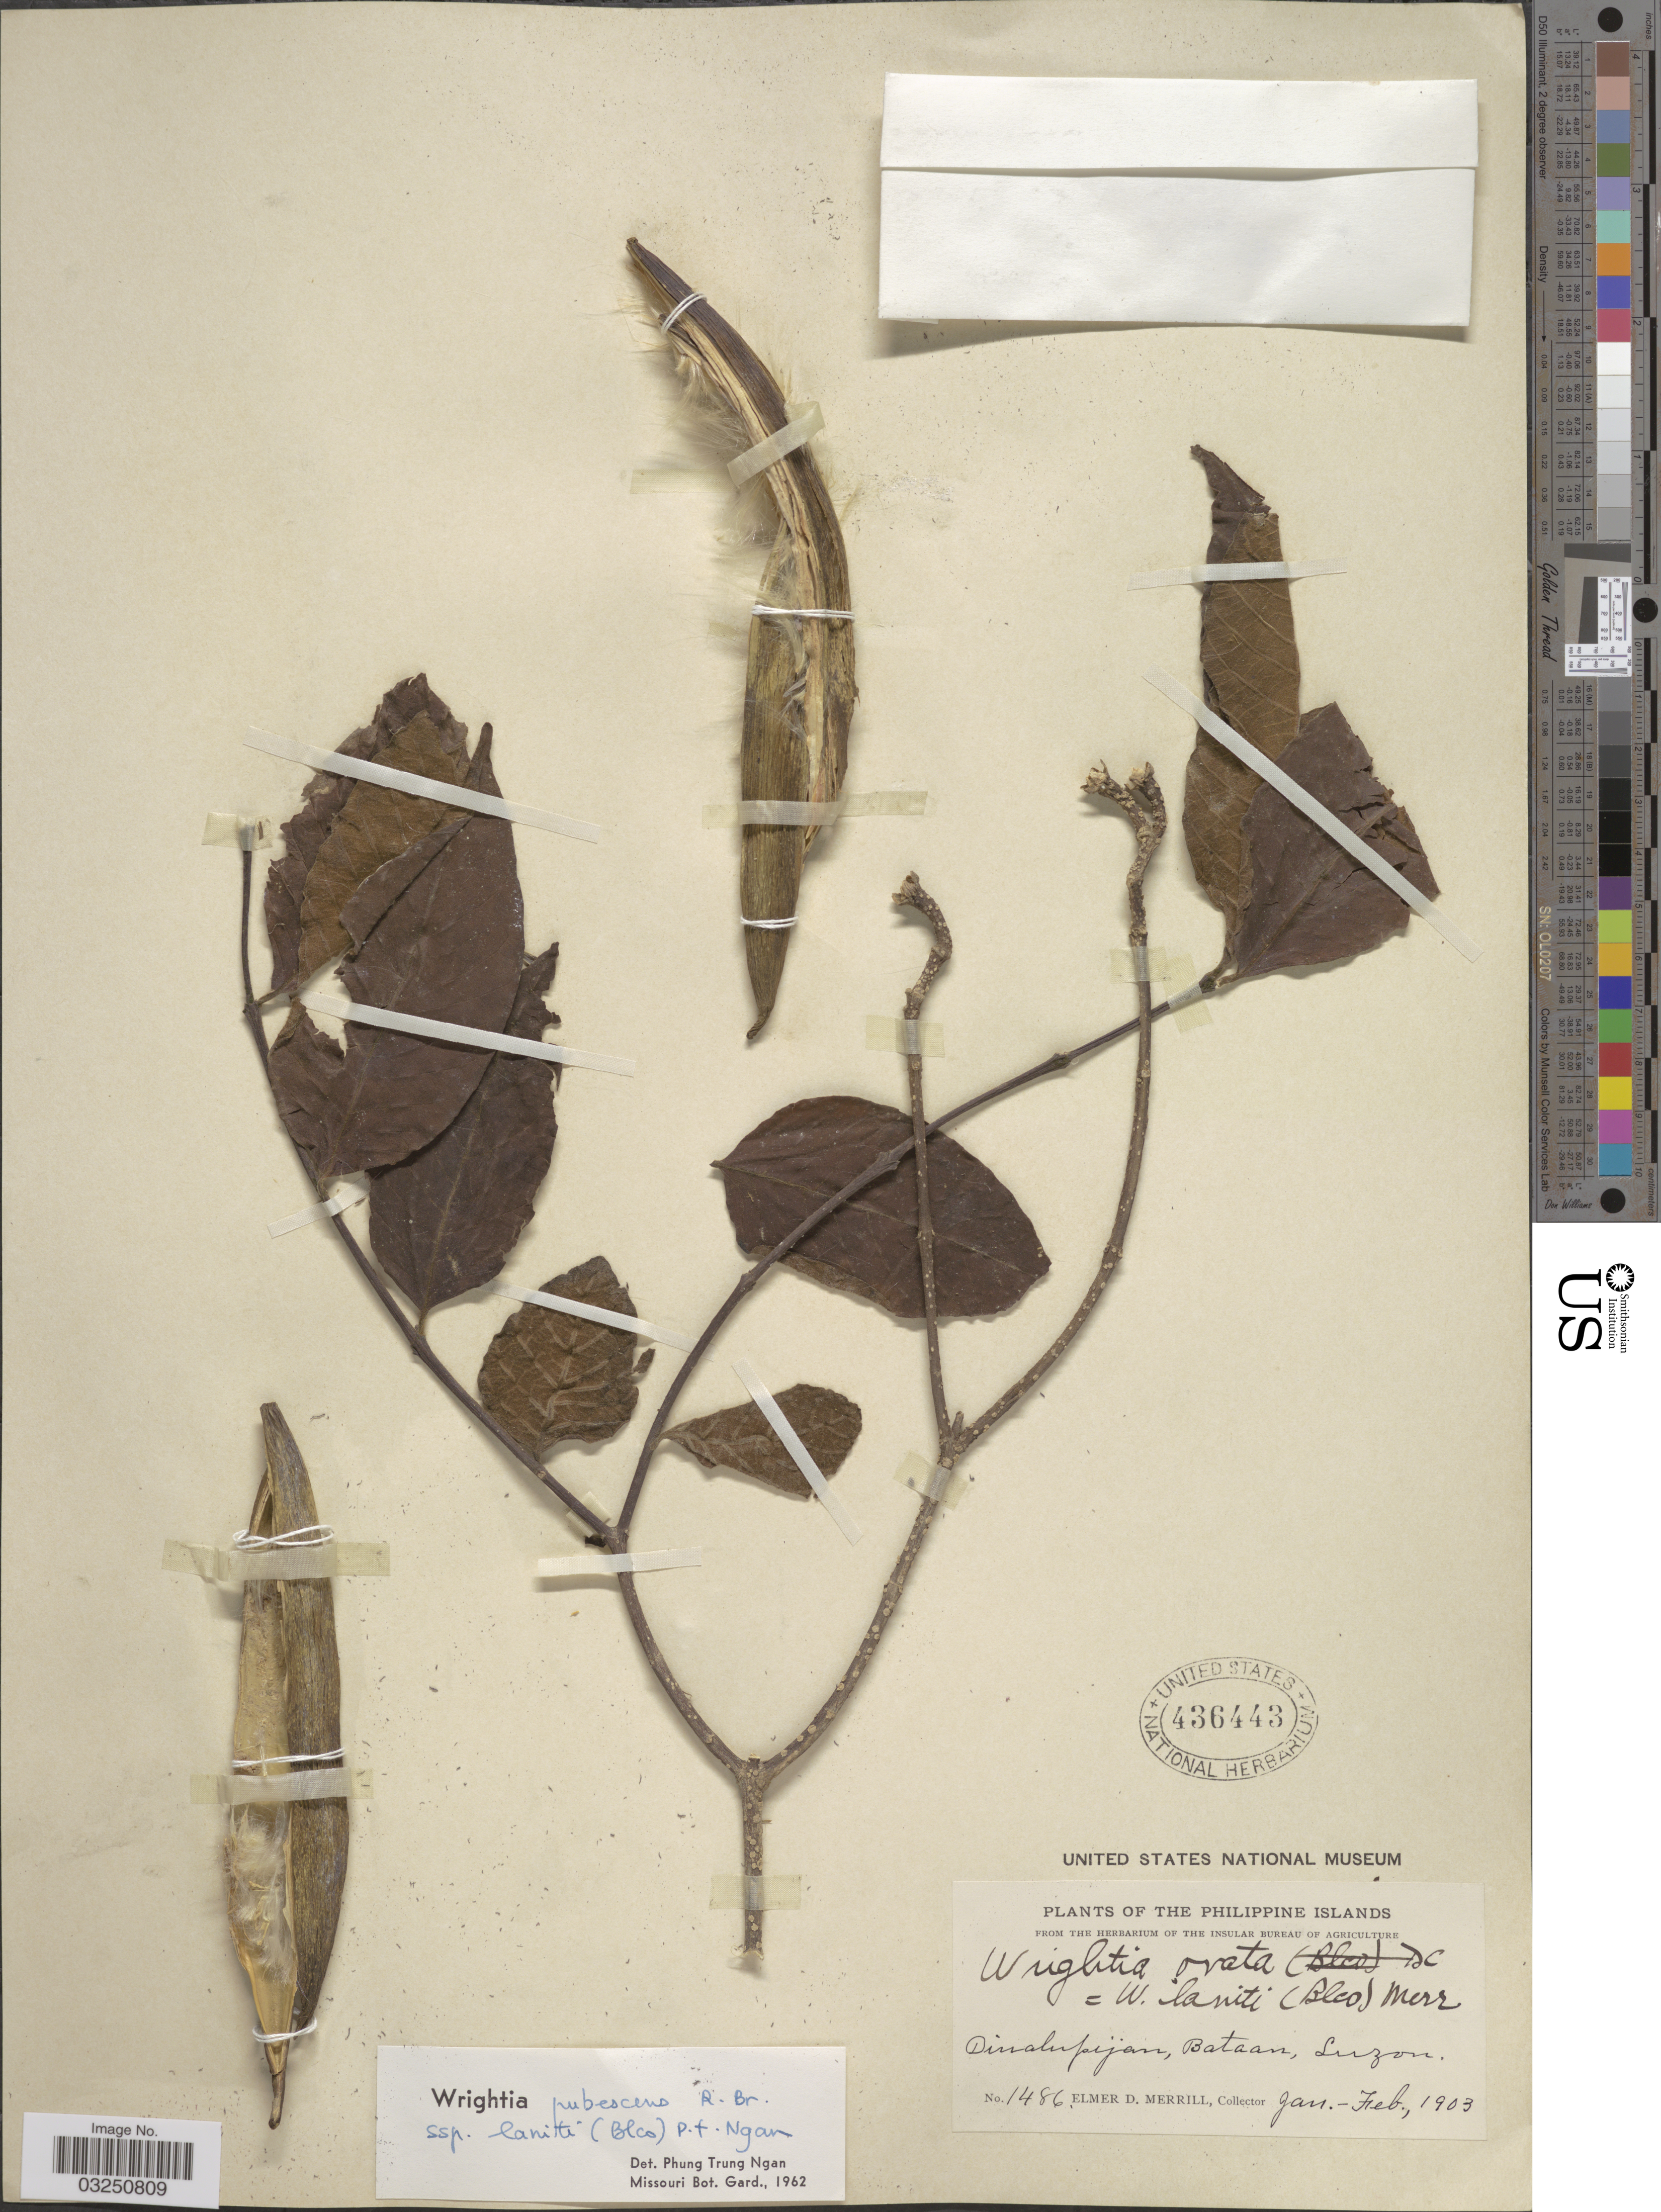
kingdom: Plantae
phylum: Tracheophyta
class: Magnoliopsida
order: Gentianales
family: Apocynaceae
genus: Wrightia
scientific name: Wrightia pubescens subsp. laniti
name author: (M. Blanco) Ngan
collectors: E. D. Merrill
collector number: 1486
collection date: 1903-01/1903-02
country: Philippines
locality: The Philippine Islands. Dinalupijan, Bataan, Luzon.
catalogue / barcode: US 436443